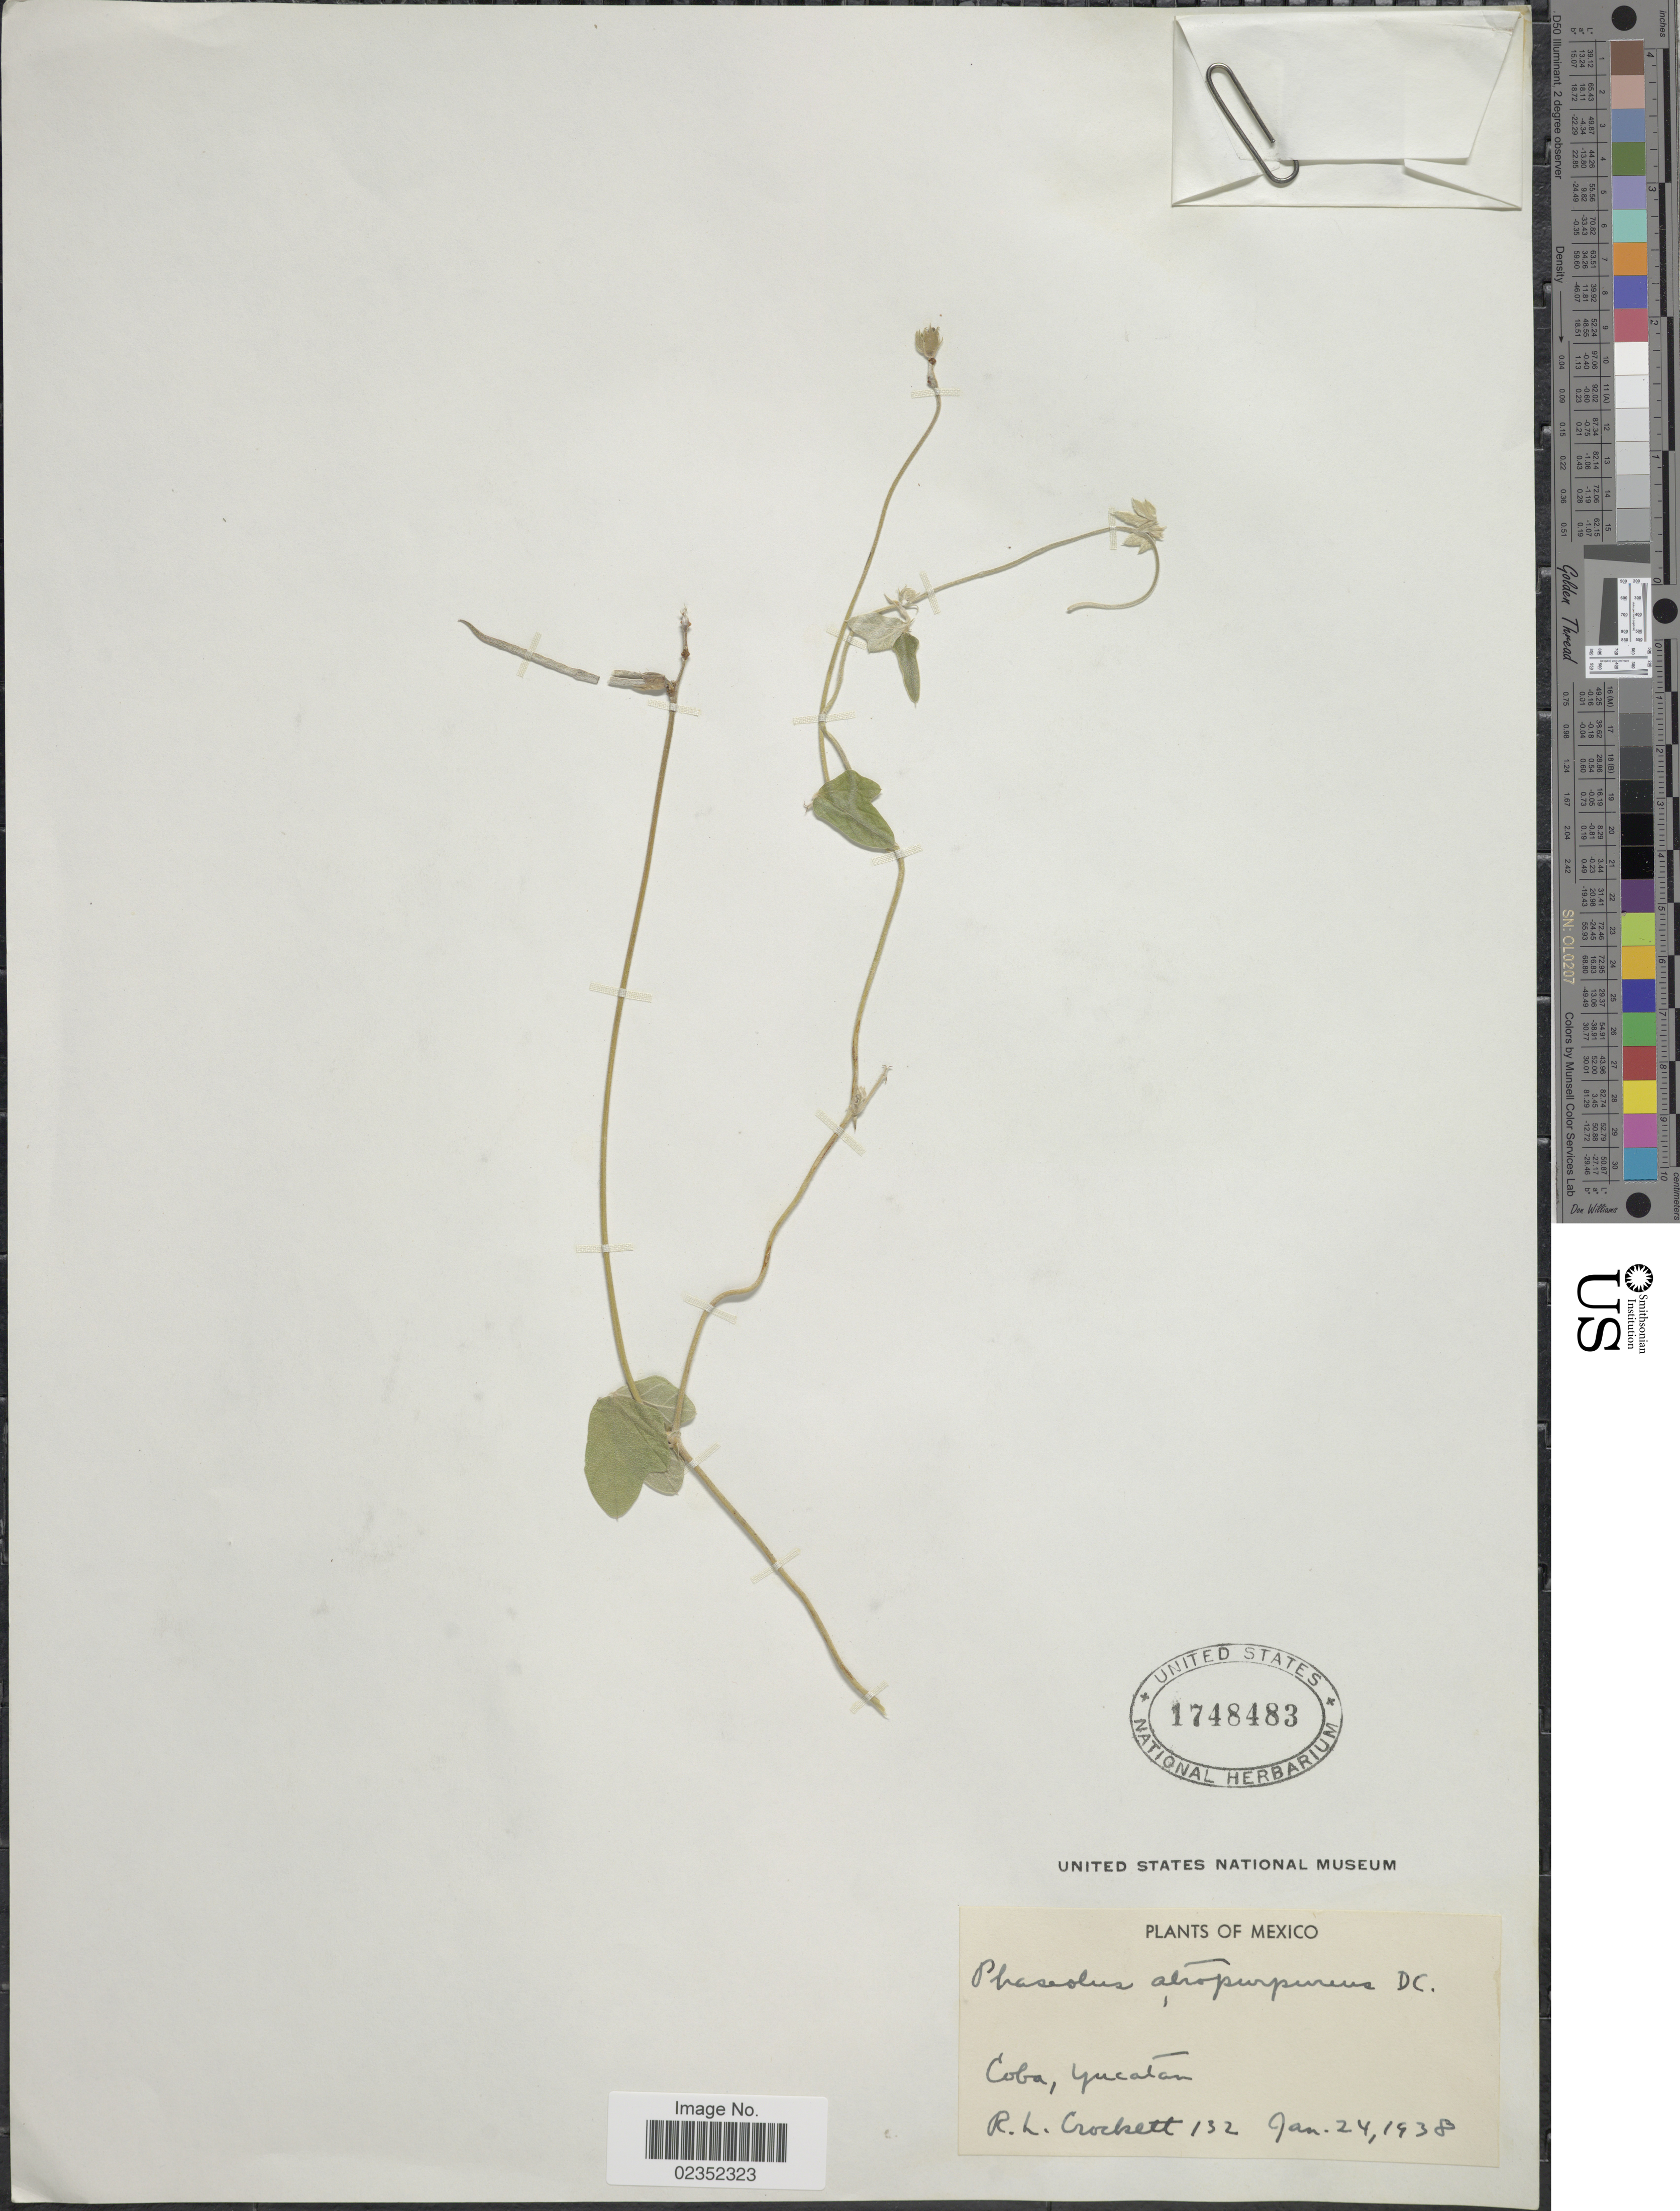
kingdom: Plantae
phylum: Tracheophyta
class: Magnoliopsida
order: Fabales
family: Fabaceae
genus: Macroptilium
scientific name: Macroptilium atropurpureum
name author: (DC.) Urb.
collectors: R. Crockett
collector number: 132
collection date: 1938-01-24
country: Mexico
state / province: Yucatán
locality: Coba, Yucatan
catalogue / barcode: US 1748483